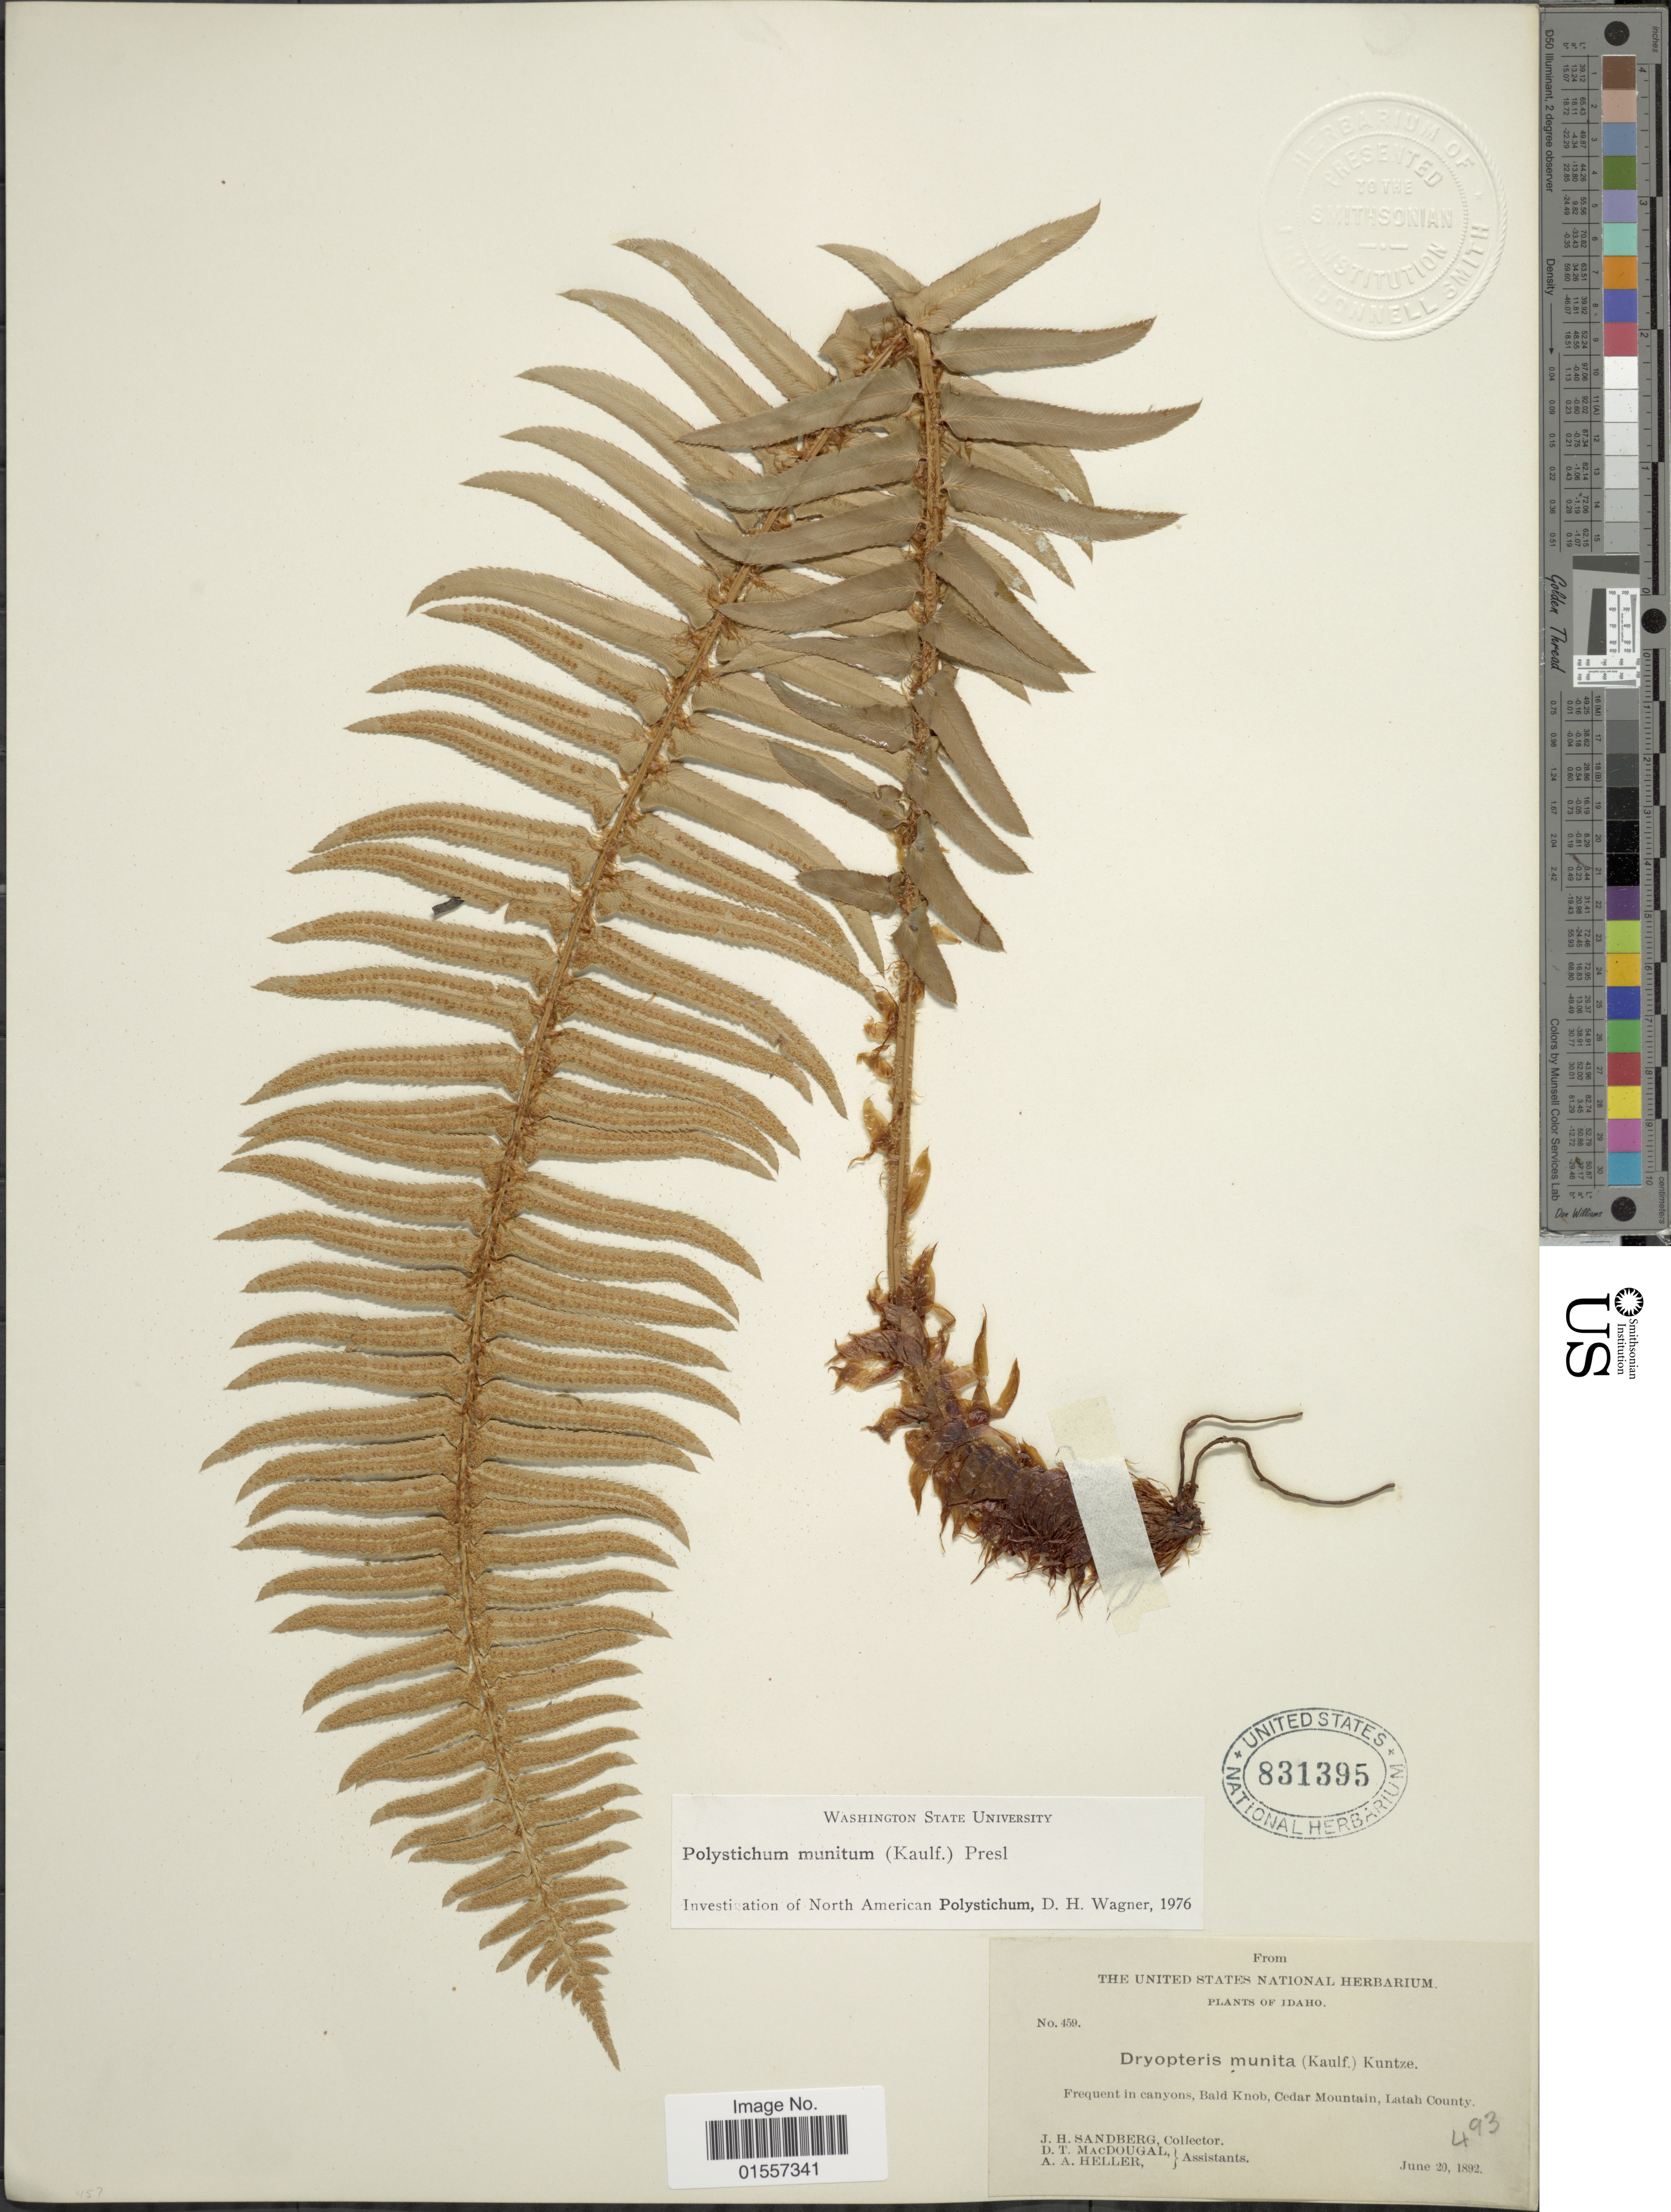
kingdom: Plantae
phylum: Tracheophyta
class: Polypodiopsida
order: Polypodiales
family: Dryopteridaceae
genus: Polystichum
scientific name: Polystichum munitum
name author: (Kaulf.) C. Presl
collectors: J. H. Sandberg, D. T. MacDougal & A. A. Heller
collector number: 459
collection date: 1892-06-20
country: United States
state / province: Idaho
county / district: Latah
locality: frequent in canyons, Bald Knob, Cedar Mountain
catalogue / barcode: US 831395